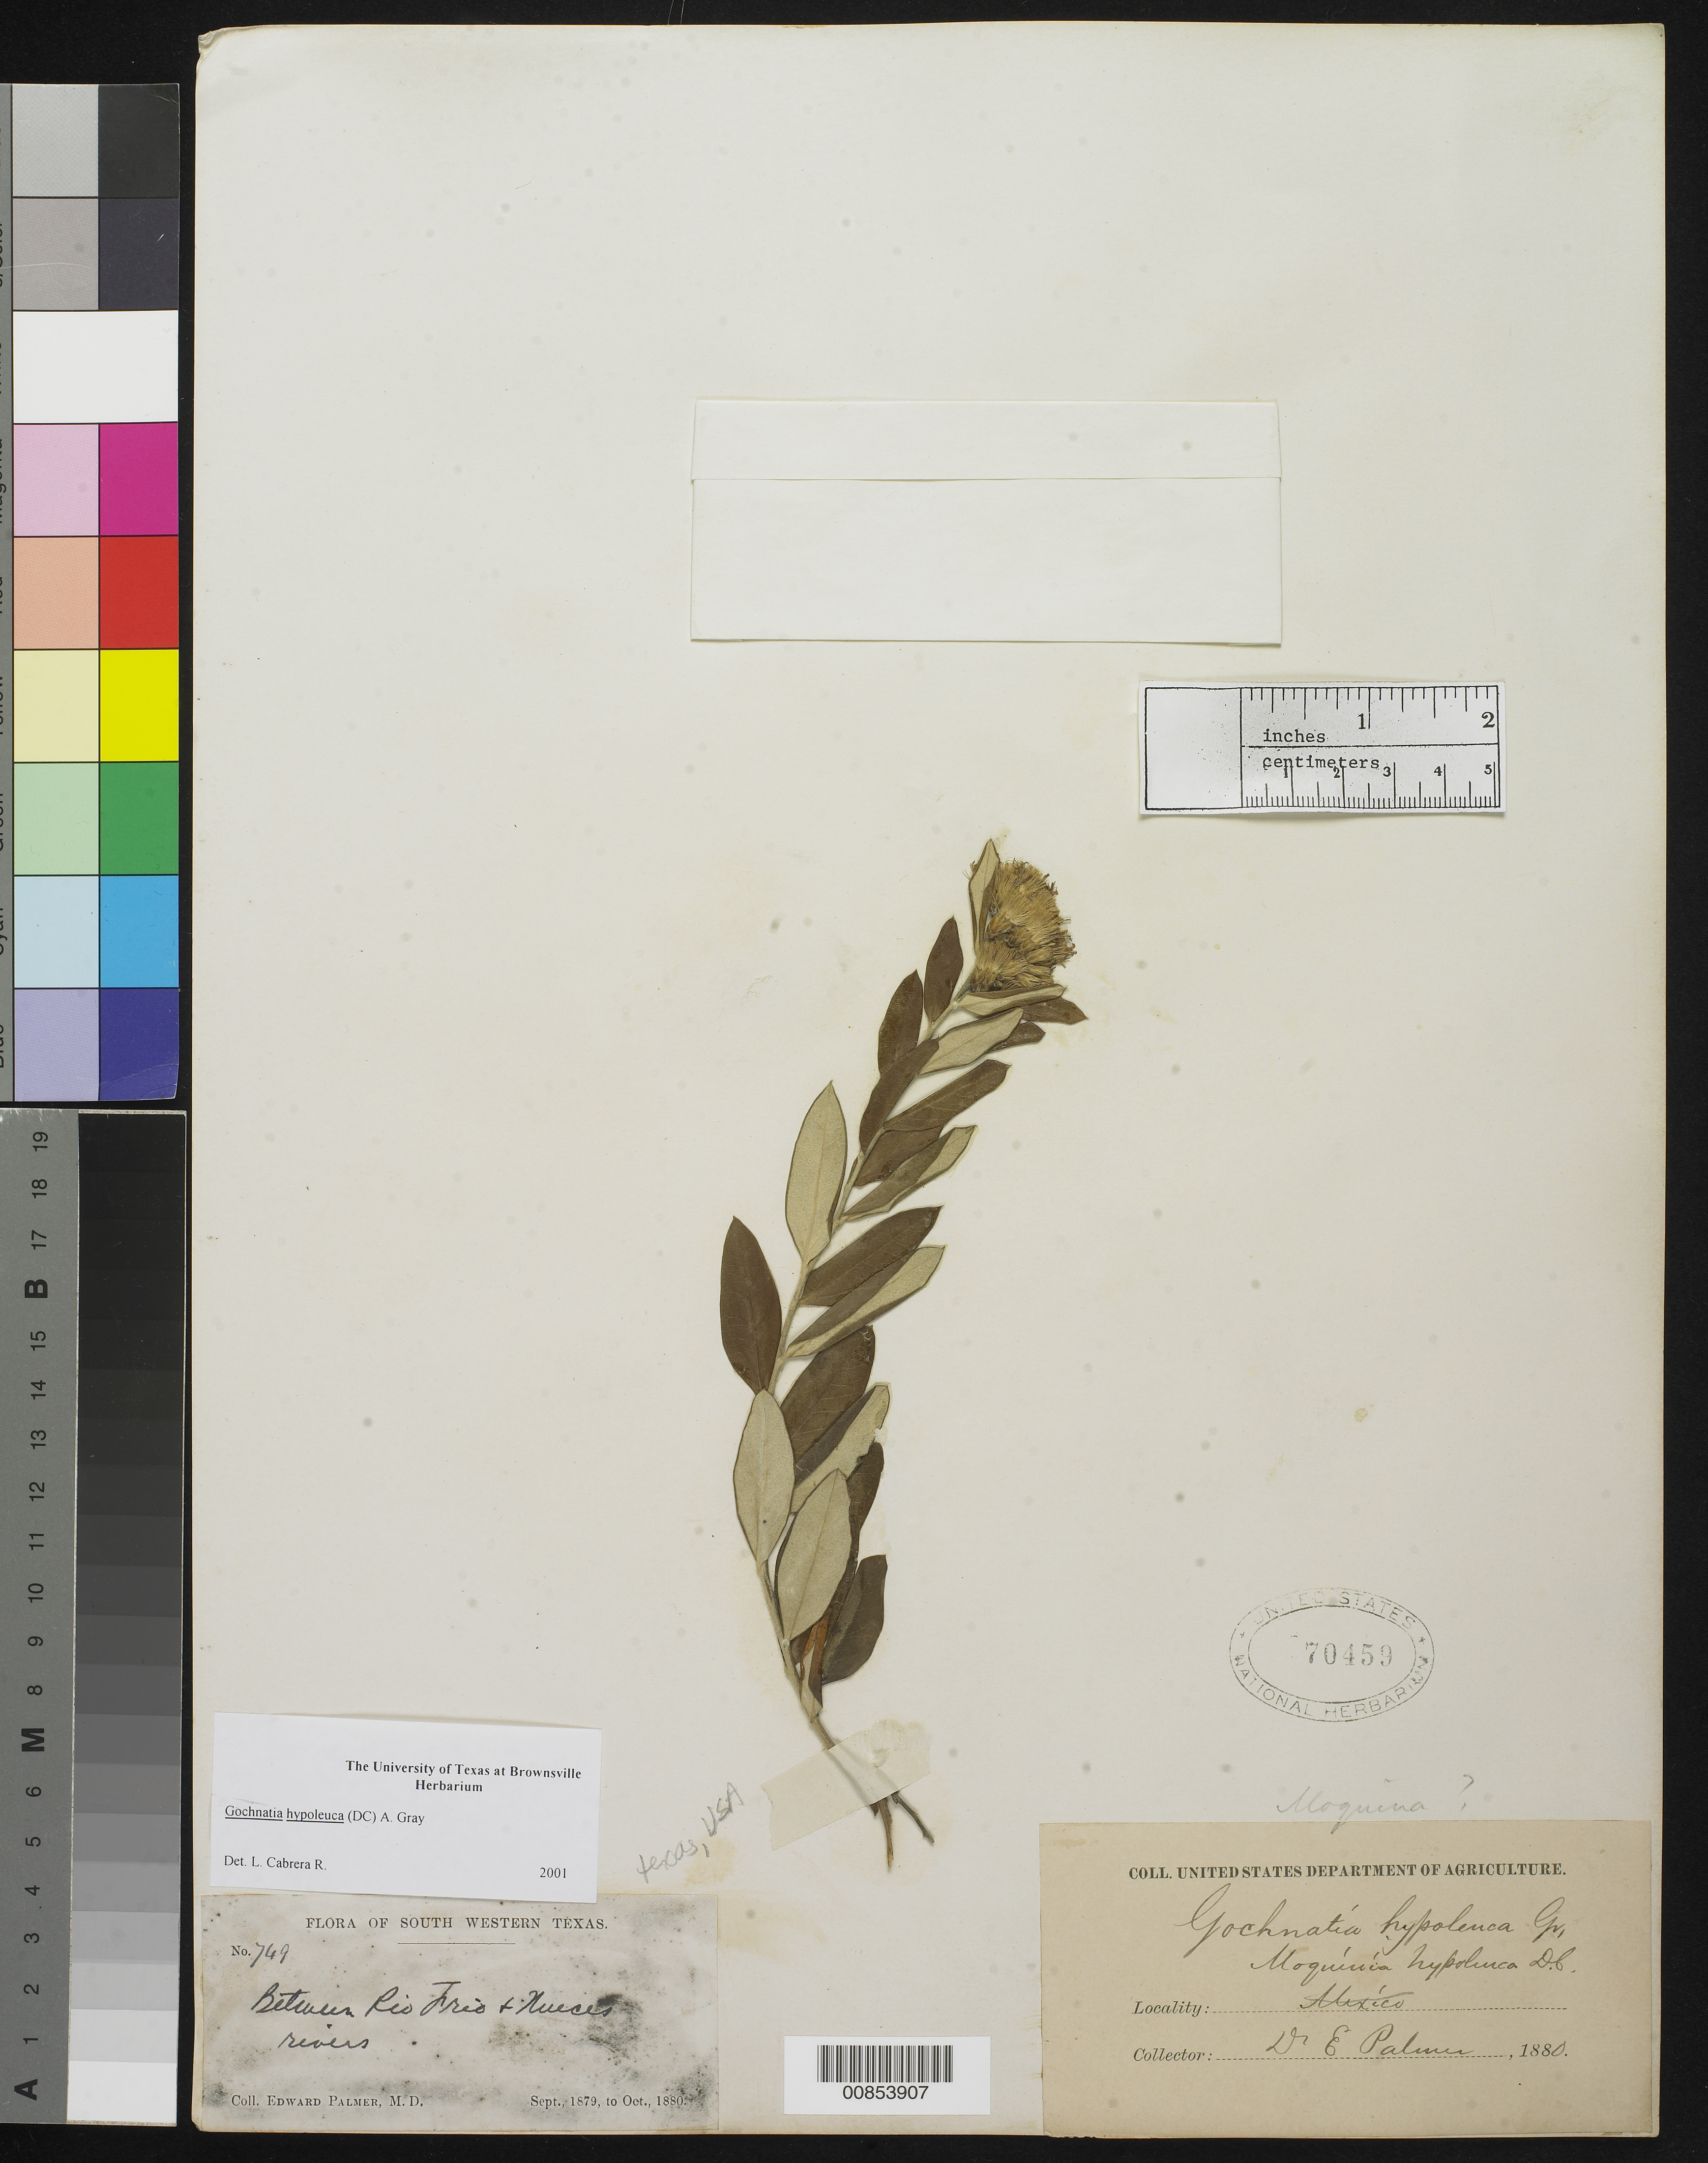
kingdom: Plantae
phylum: Tracheophyta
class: Magnoliopsida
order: Asterales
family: Asteraceae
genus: Nahuatlea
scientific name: Nahuatlea hypoleuca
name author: (DC.) V.A. Funk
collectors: E. Palmer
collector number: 749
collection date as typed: Sep 1879 to -- Oct 1880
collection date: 1879-09/1880-10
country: United States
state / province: Texas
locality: Between Frio and Nueces rivers.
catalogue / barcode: US 70459